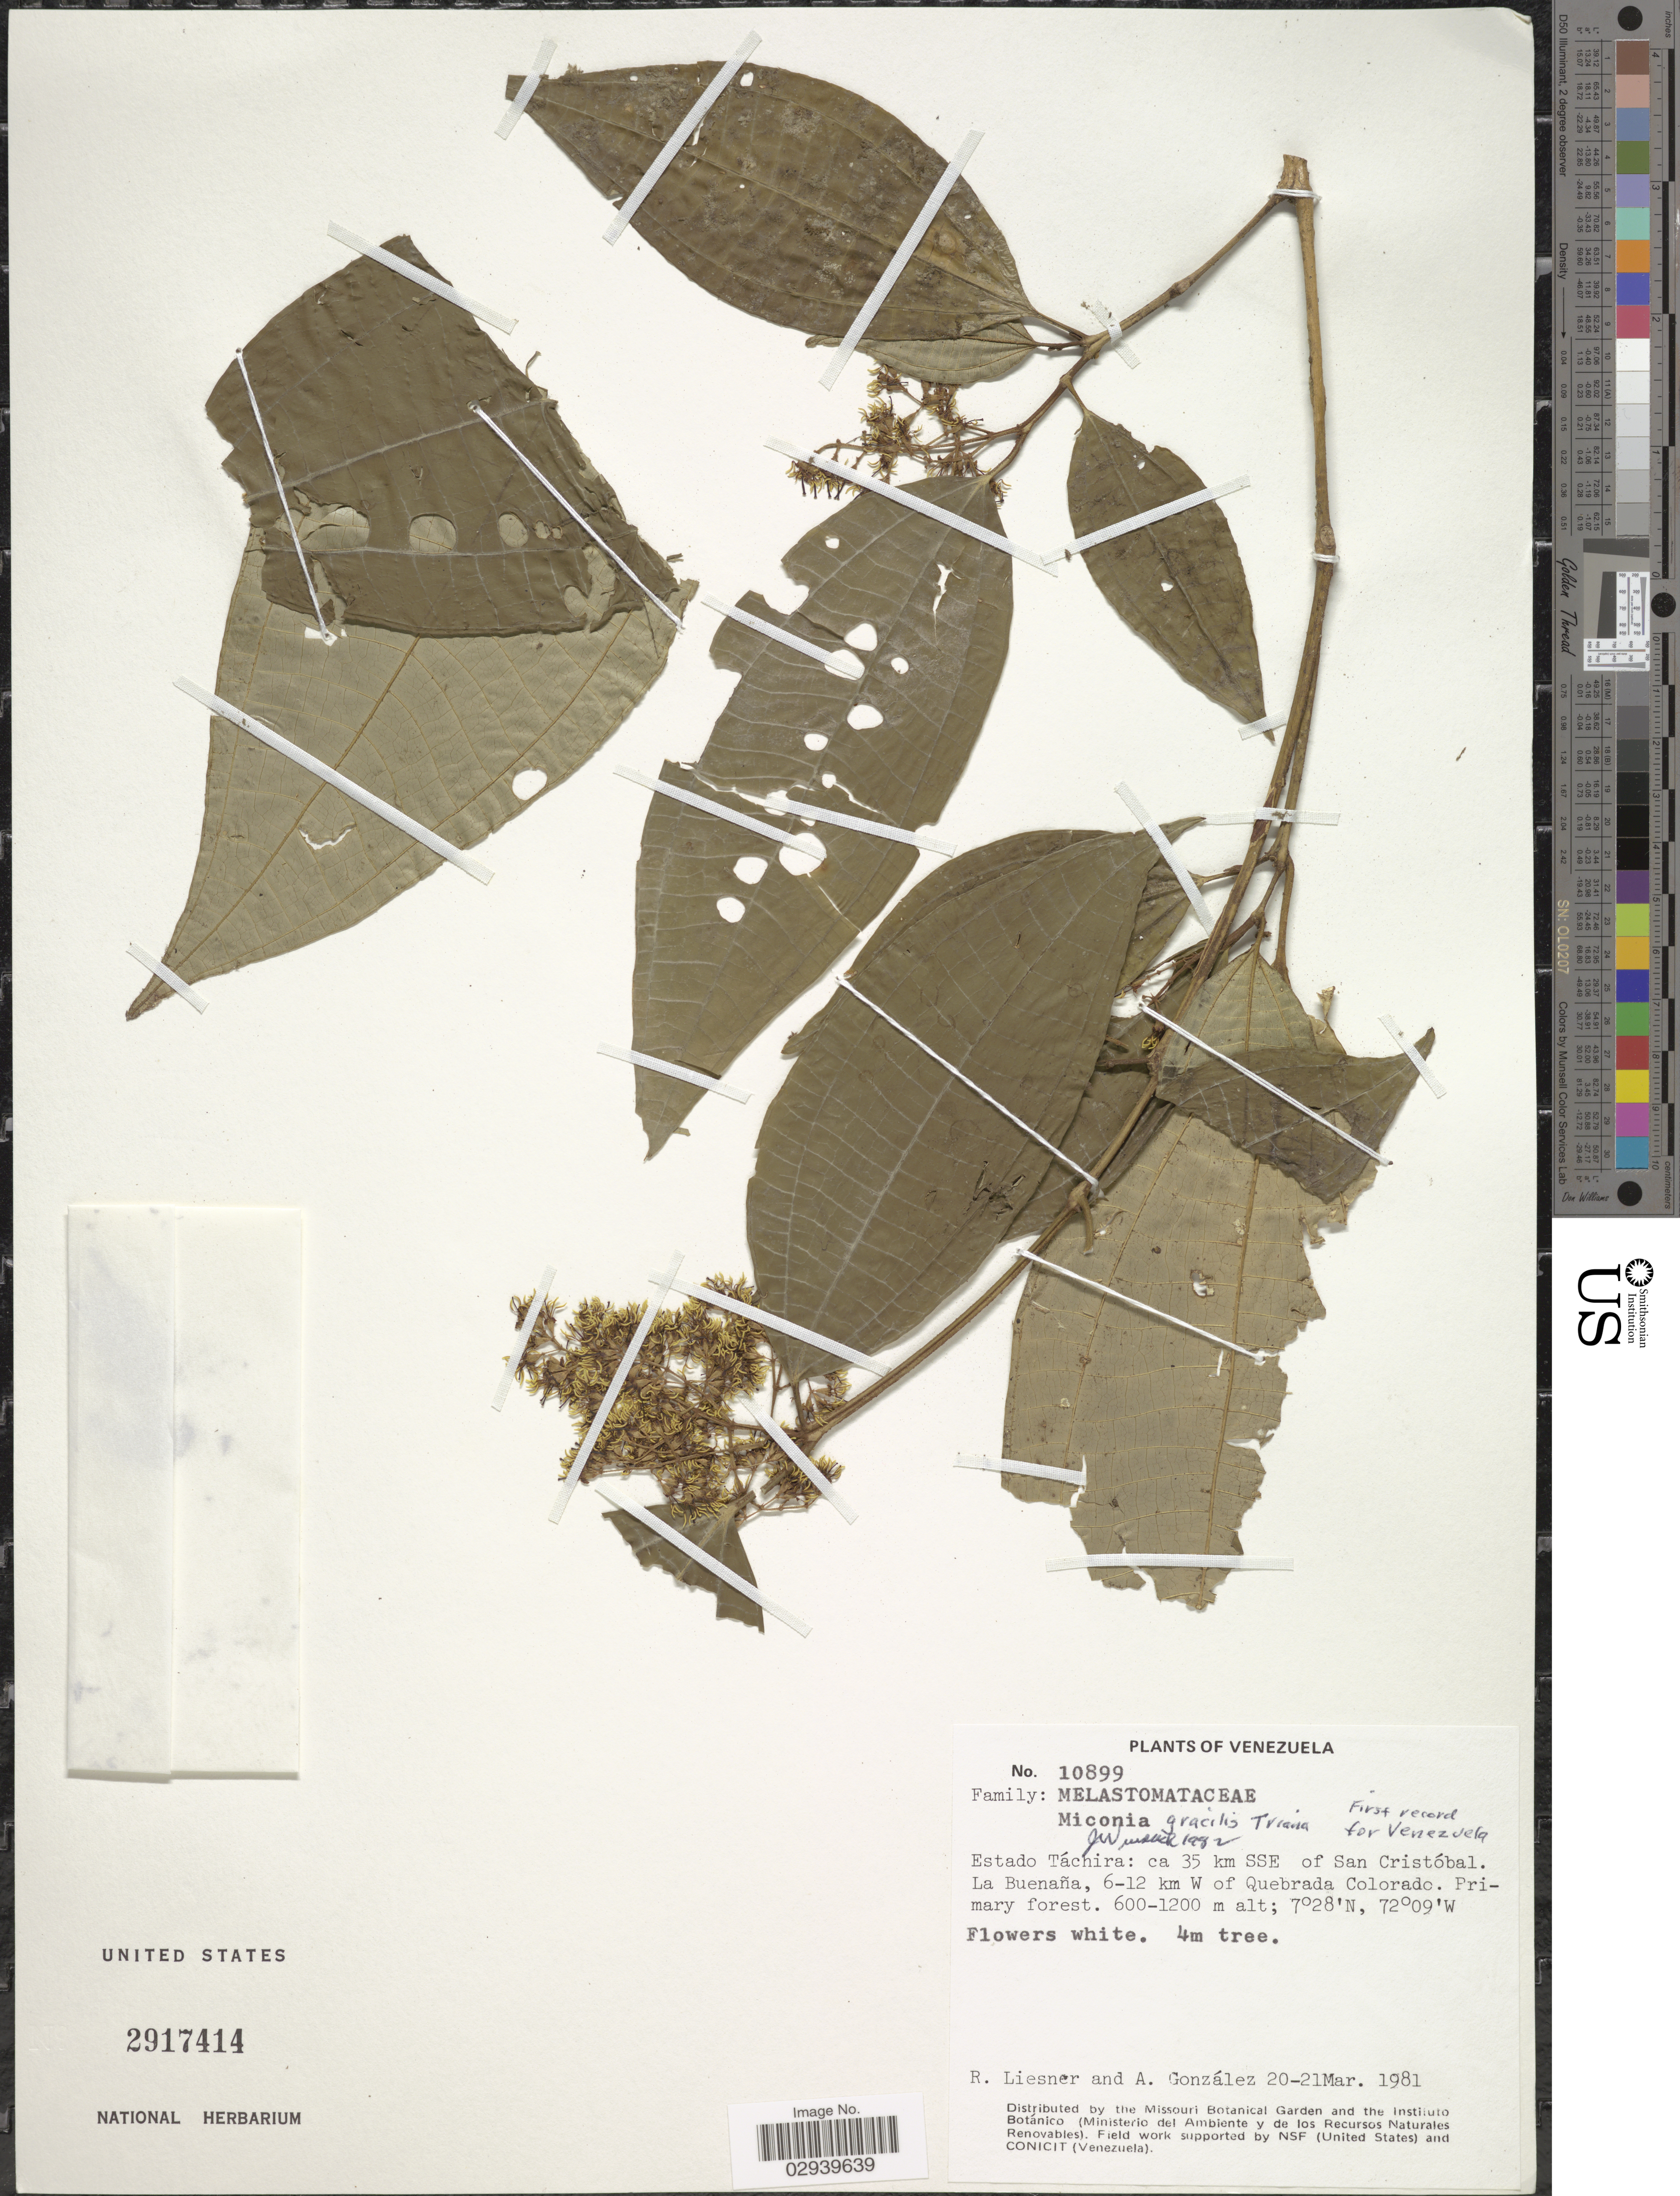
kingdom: Plantae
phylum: Tracheophyta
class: Magnoliopsida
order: Myrtales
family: Melastomataceae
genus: Miconia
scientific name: Miconia gracilis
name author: Triana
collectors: R. L. Liesner & A. C. González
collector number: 10899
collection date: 1981-03-20/1981-03-21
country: Venezuela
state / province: Tachira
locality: Ca. 35 km SSE of San Cristóbal. La Buenaña, 6-12 km W of Quebrada Colorado.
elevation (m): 600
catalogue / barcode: US 2917414